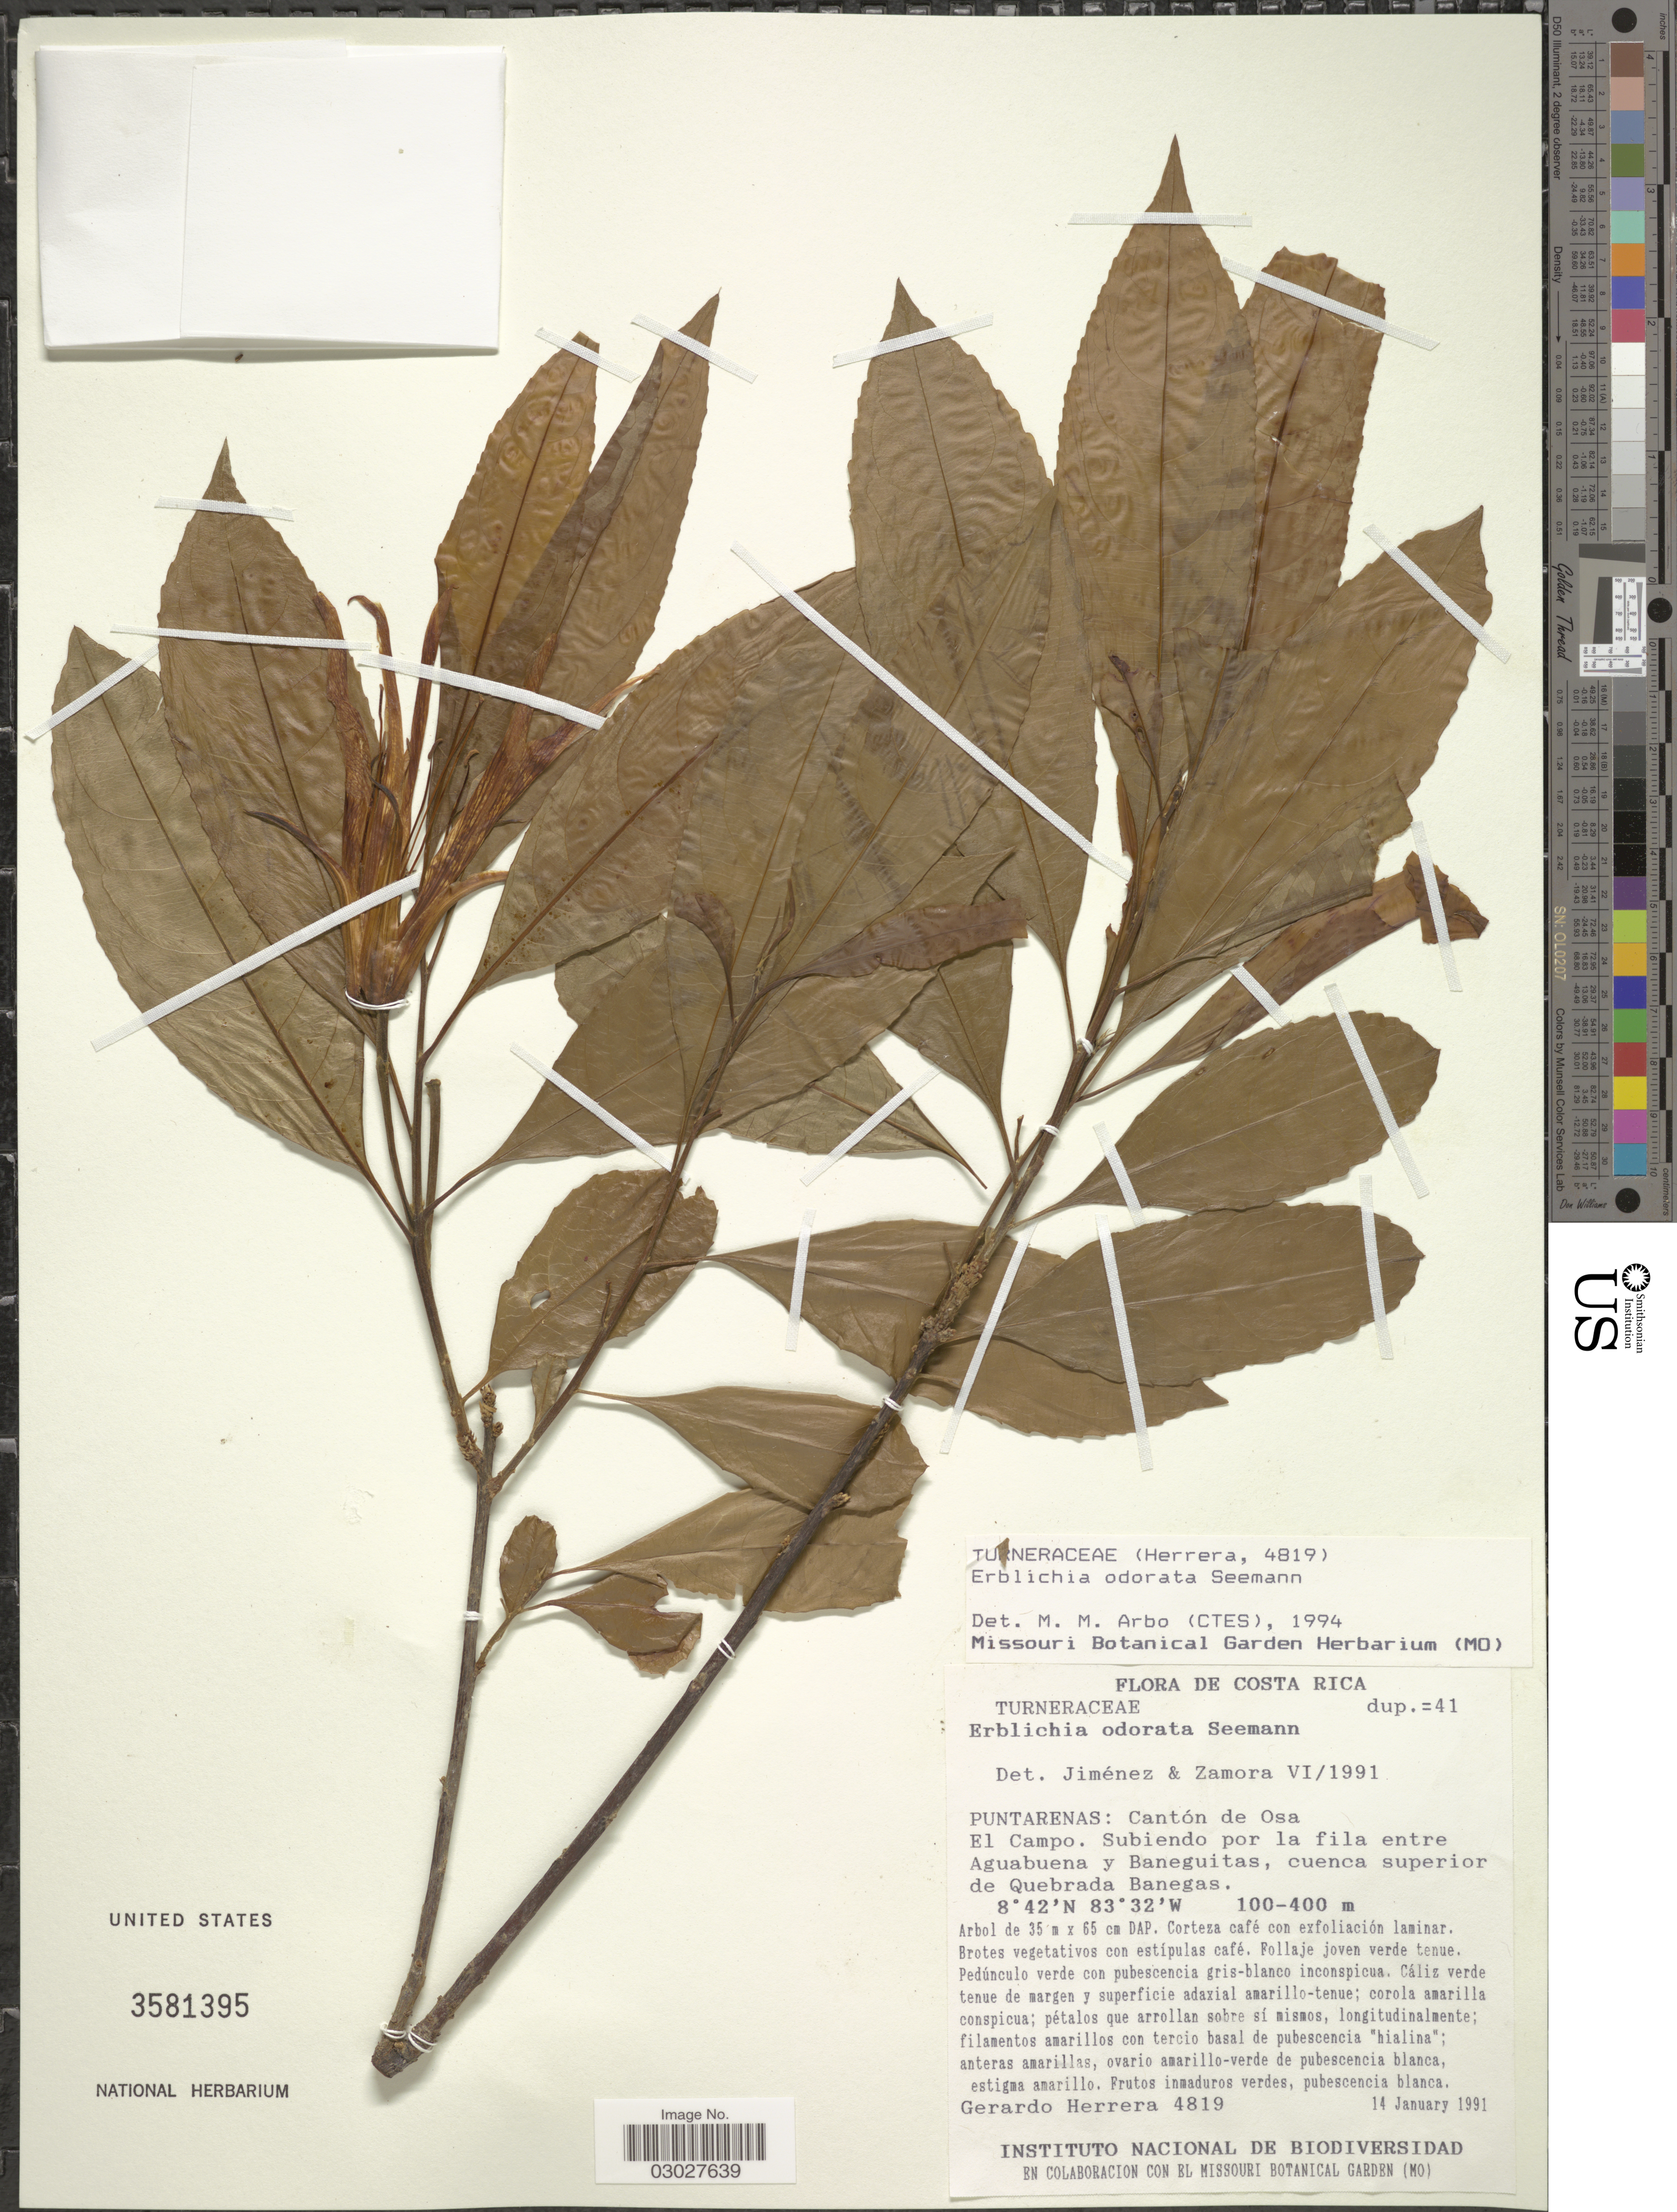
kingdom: Plantae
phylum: Tracheophyta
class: Magnoliopsida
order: Malpighiales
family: Turneraceae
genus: Erblichia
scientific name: Erblichia odorata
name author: Seem.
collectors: G. Herrera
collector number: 4819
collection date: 1991-01-14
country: Costa Rica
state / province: Puntarenas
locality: Cantón de Osa El Campo. Subiendo por la fila entre Aguabuena y Baneguitas, cuenca superior de Quebrada Banegas.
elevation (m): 100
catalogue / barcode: US 3581395